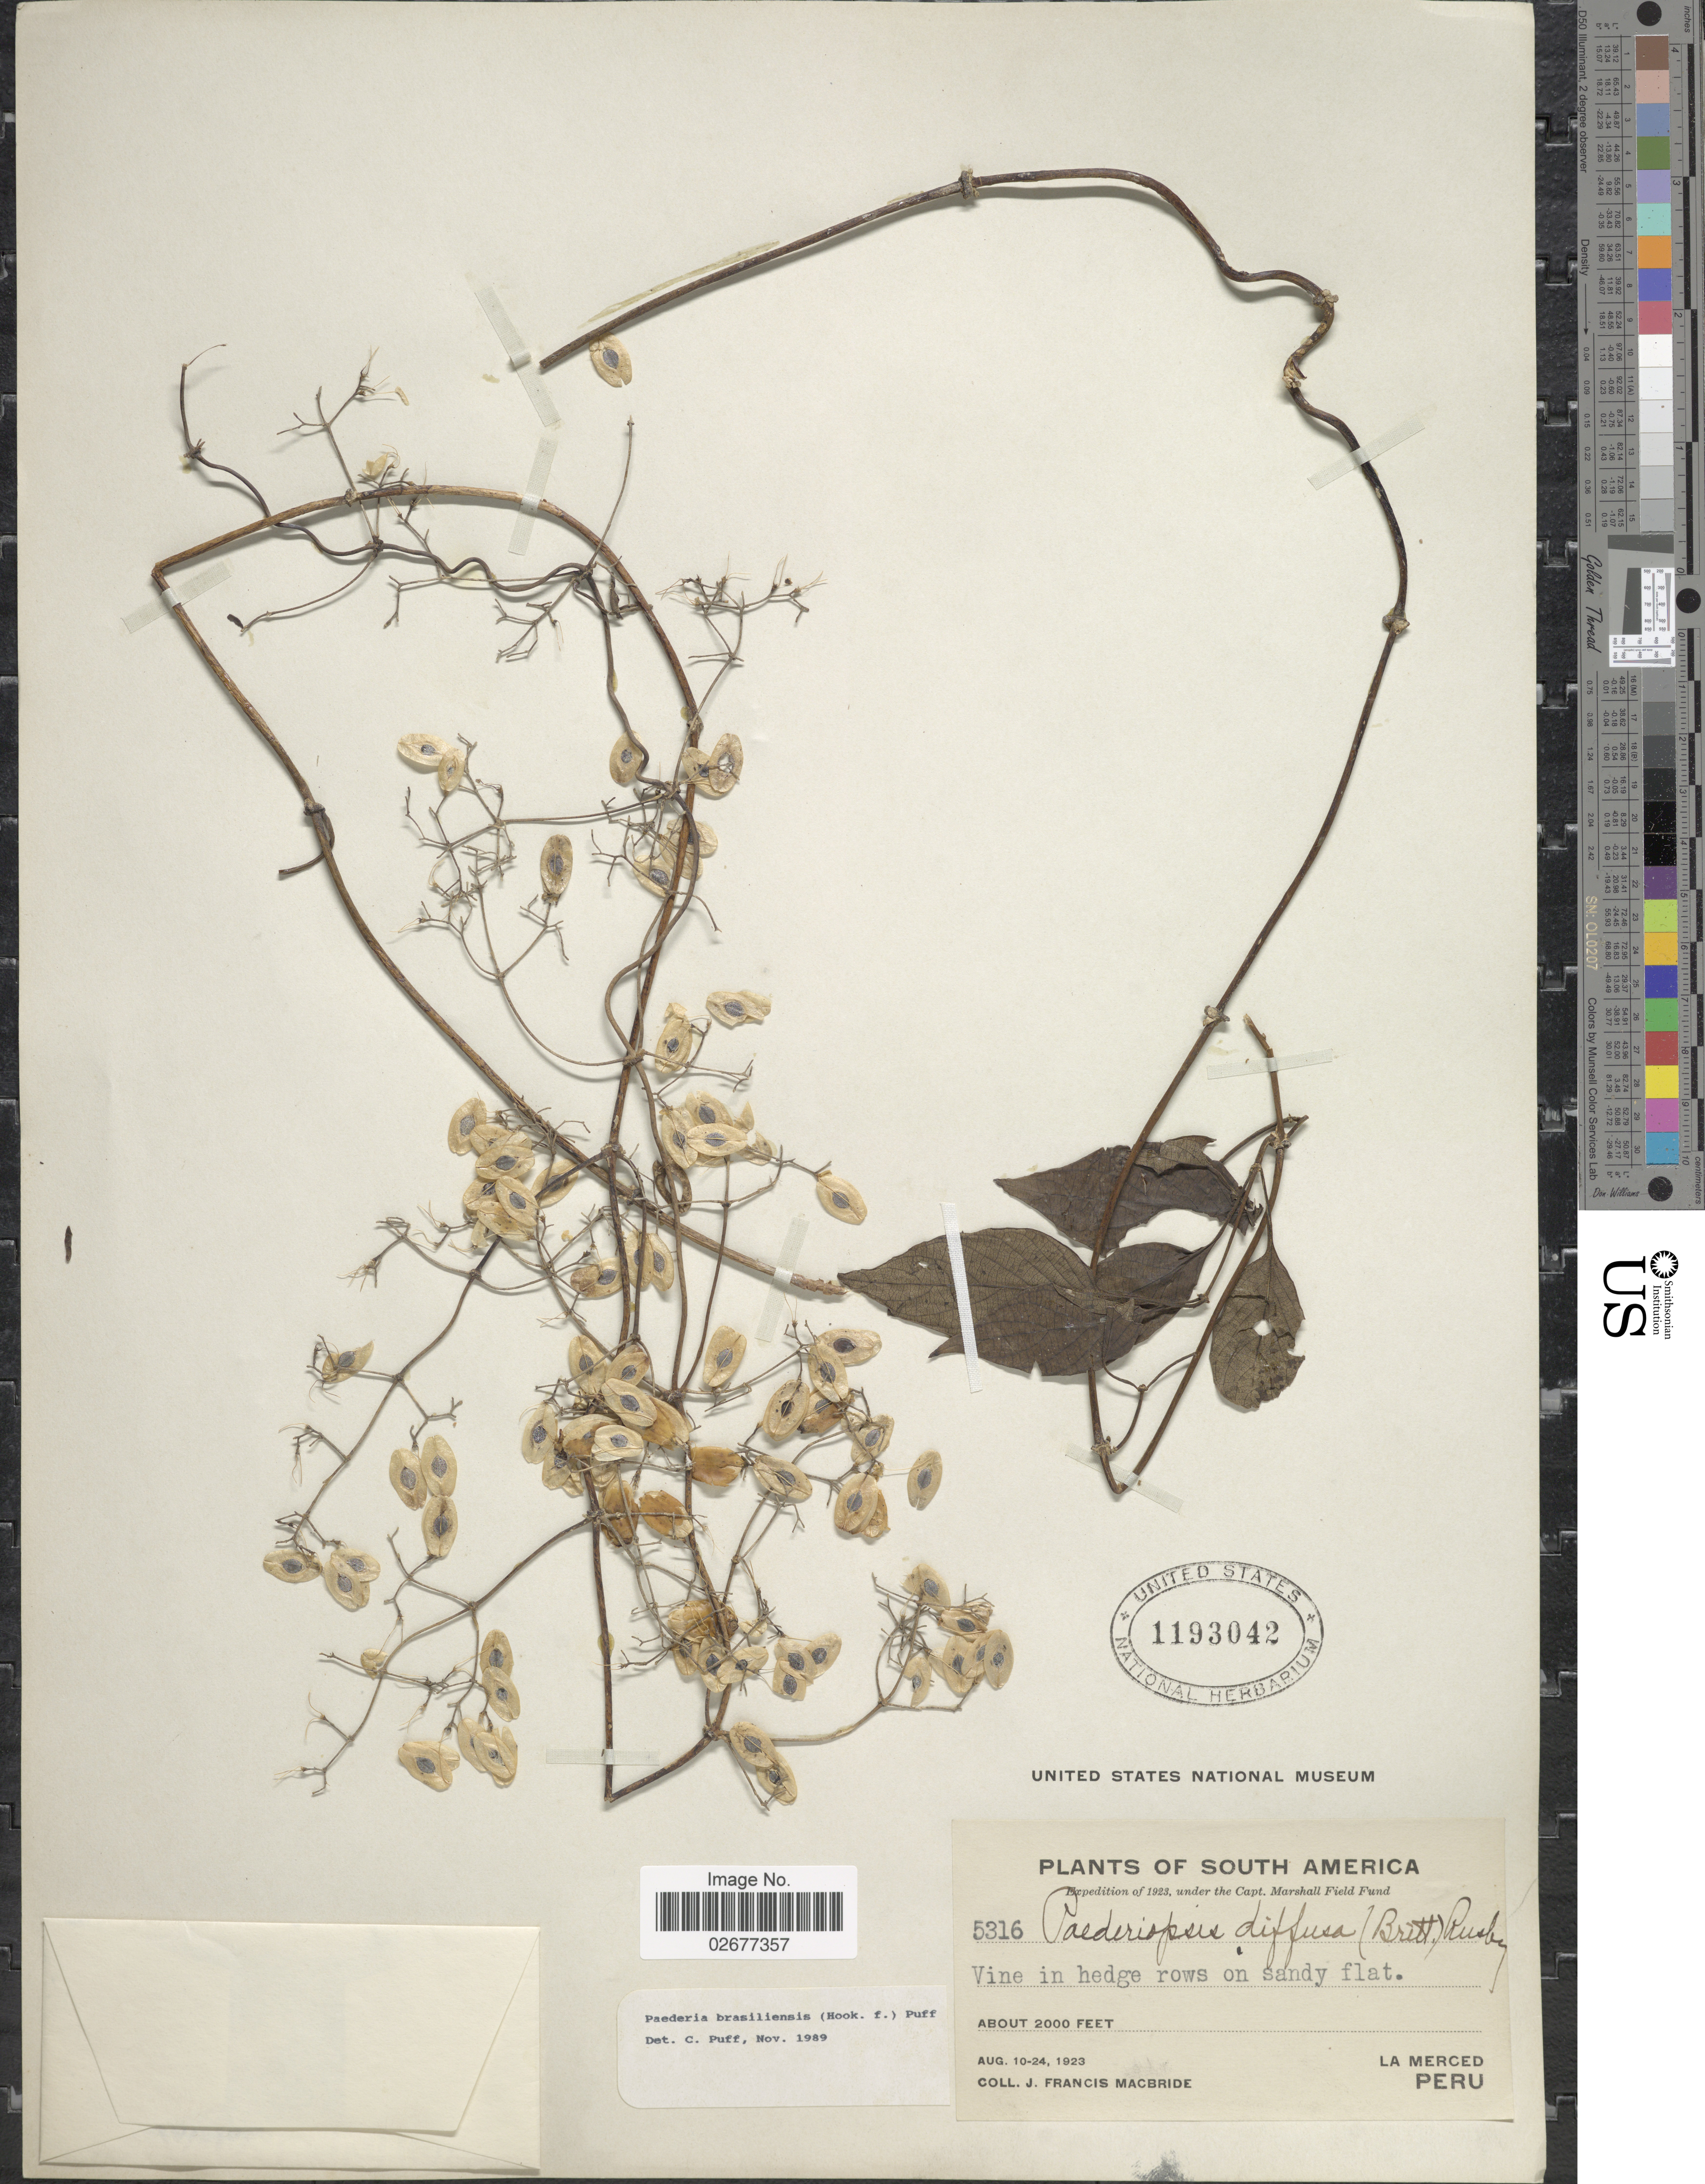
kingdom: Plantae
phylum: Tracheophyta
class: Magnoliopsida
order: Gentianales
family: Rubiaceae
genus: Paederia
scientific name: Paederia brasiliensis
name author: (Hook. f.) Puff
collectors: J. F. Macbride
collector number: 5316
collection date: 1923-08-10/1923-08-24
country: Peru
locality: La Merced, Peru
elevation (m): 610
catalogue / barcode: US 1193042